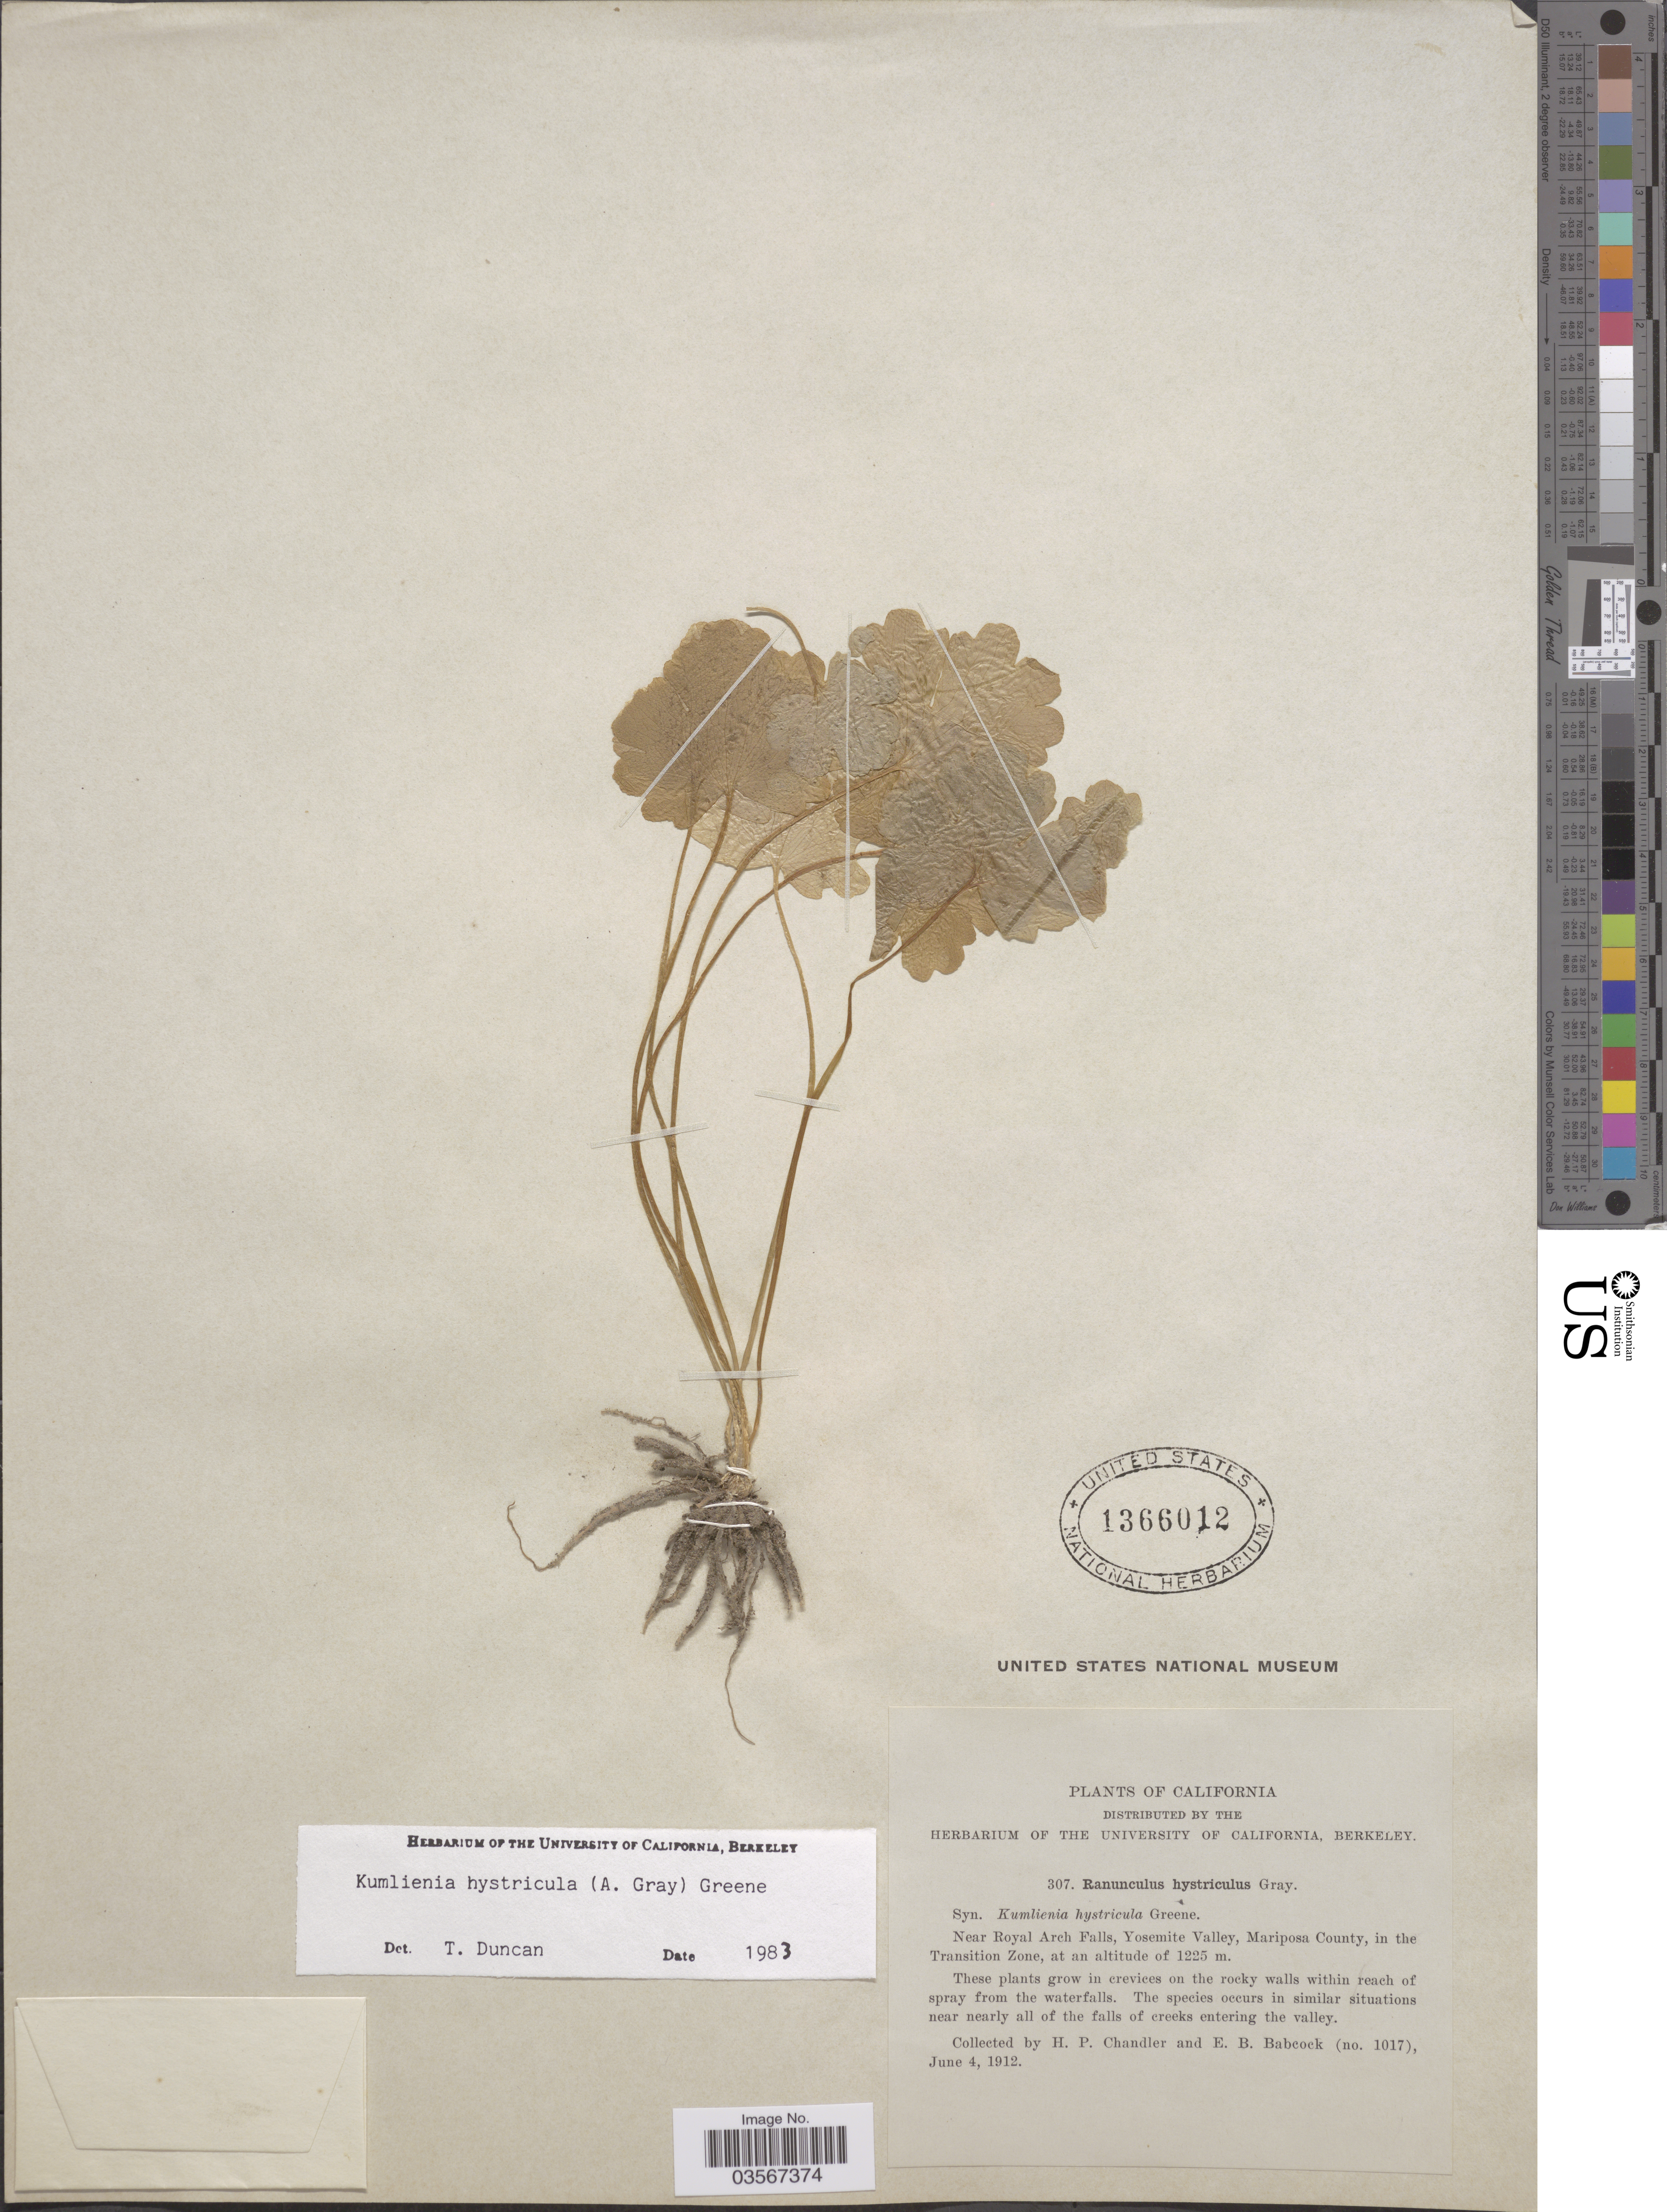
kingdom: Plantae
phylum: Tracheophyta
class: Magnoliopsida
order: Ranunculales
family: Ranunculaceae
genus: Ranunculus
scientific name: Ranunculus hystriculus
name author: A. Gray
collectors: H. Chandler & E. B. Babcock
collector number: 1017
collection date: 1912-06-04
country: United States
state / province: California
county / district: Mariposa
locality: Near Royal Arch Falls, Yosemite Valley, Mariposa County, in the Transition Zone.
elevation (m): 1225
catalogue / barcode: US 1366012